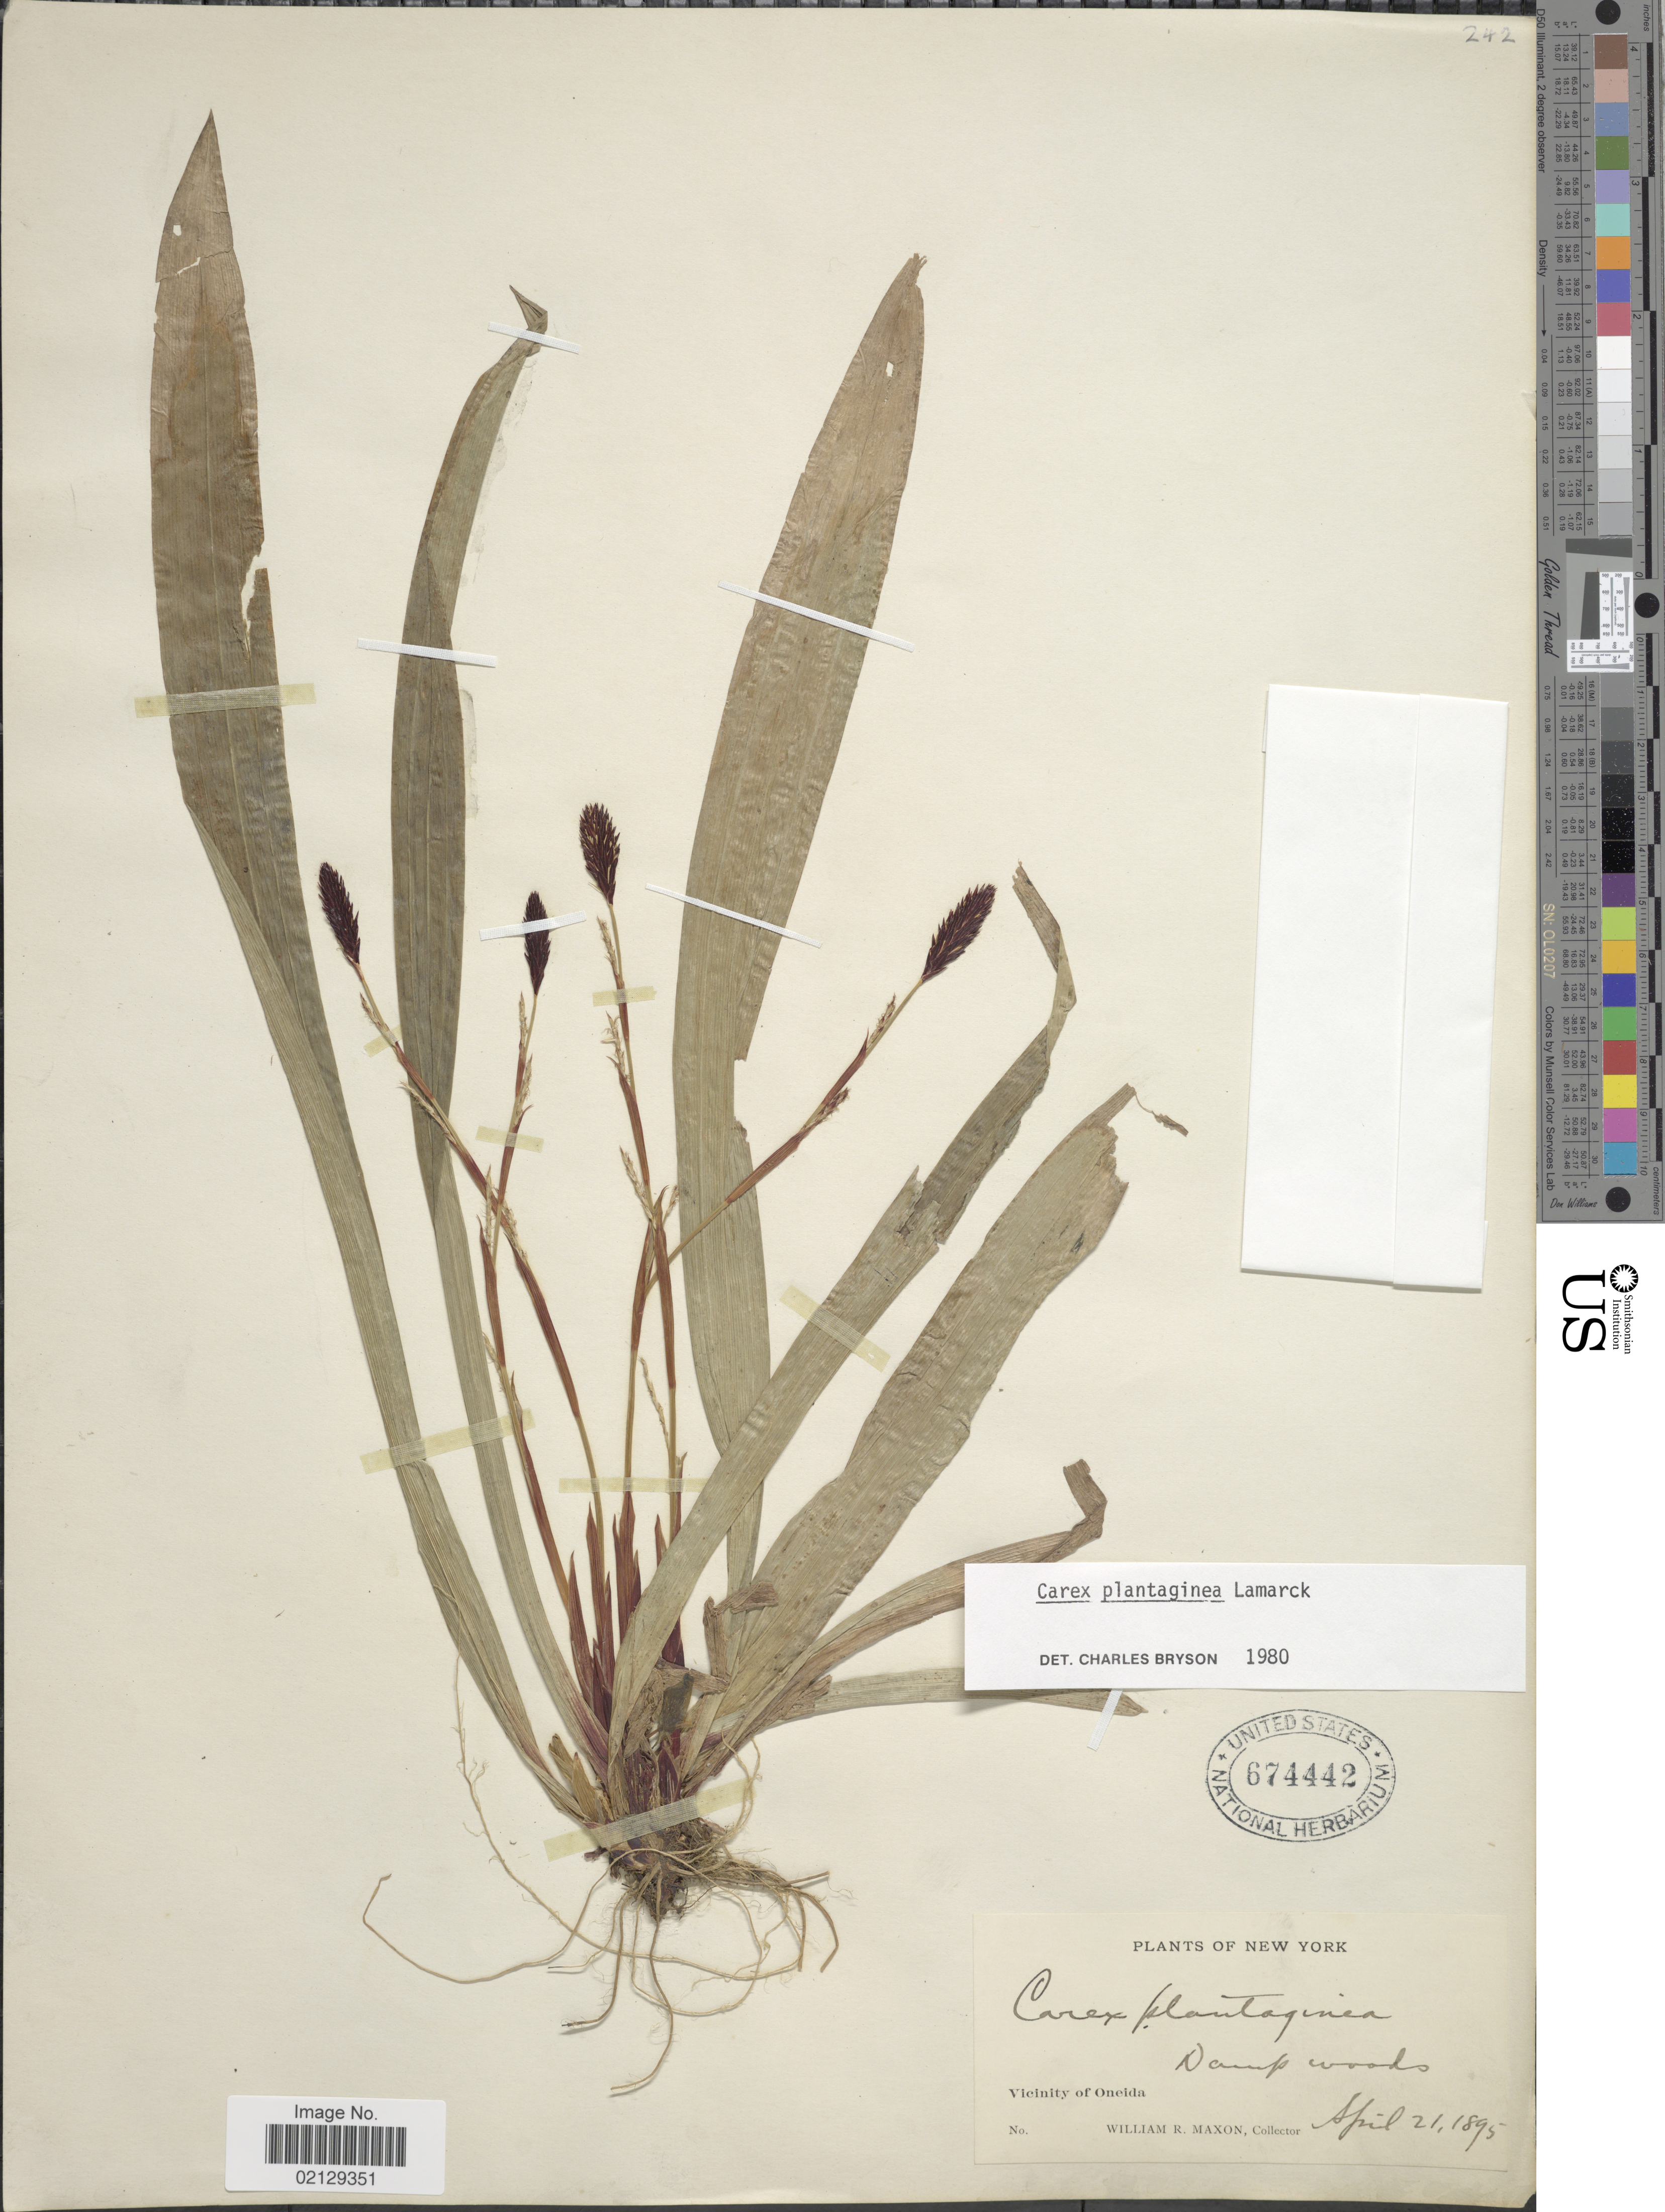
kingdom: Plantae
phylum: Tracheophyta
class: Liliopsida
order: Poales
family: Cyperaceae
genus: Carex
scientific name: Carex plantaginea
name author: Lam.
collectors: W. R. Maxon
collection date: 1895-04-21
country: United States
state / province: New York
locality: Damp woods, Vicinity of Oneida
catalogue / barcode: US 674442